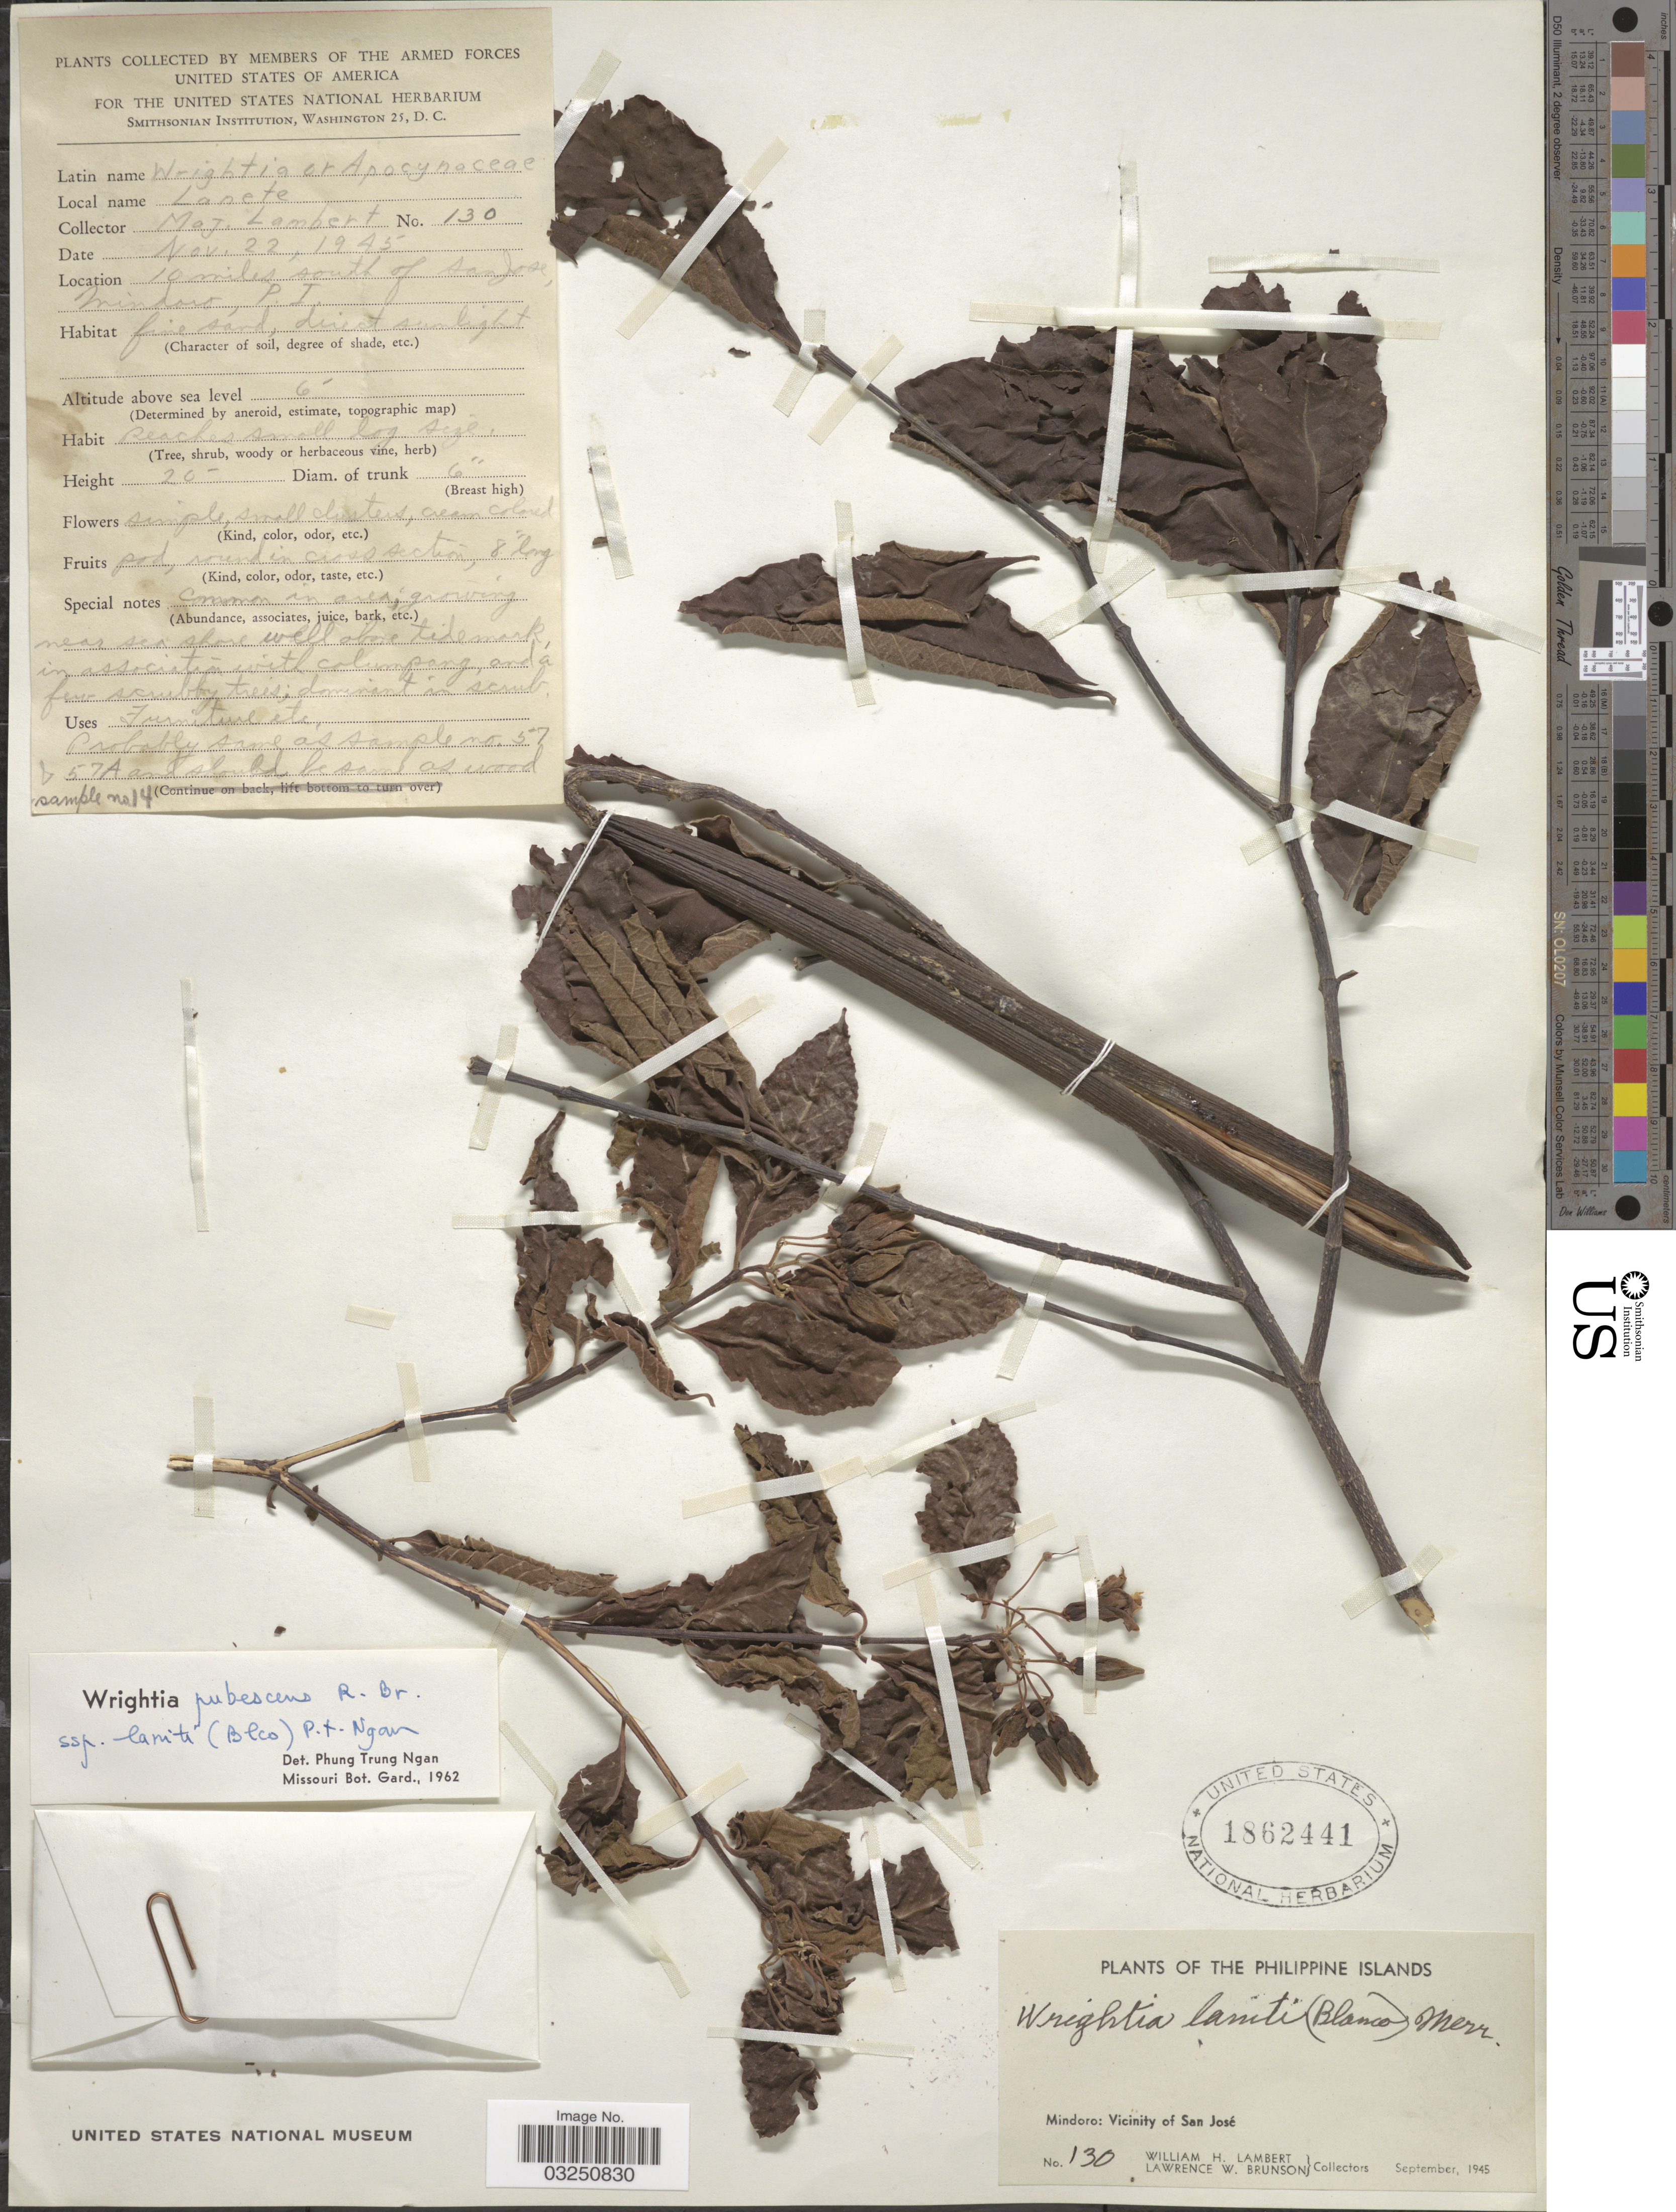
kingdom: Plantae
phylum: Tracheophyta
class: Magnoliopsida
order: Gentianales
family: Apocynaceae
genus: Wrightia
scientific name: Wrightia pubescens subsp. laniti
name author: (M. Blanco) Ngan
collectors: W. Lambert & L. Brunson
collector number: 130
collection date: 1945-09/1945-11-22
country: Philippines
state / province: Mimaropa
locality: The Philippine Islands. Mindoro: Vicinity of San José. 10 miles south of San Jose, Mindoro, P. I.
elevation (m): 2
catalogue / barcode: US 1862441